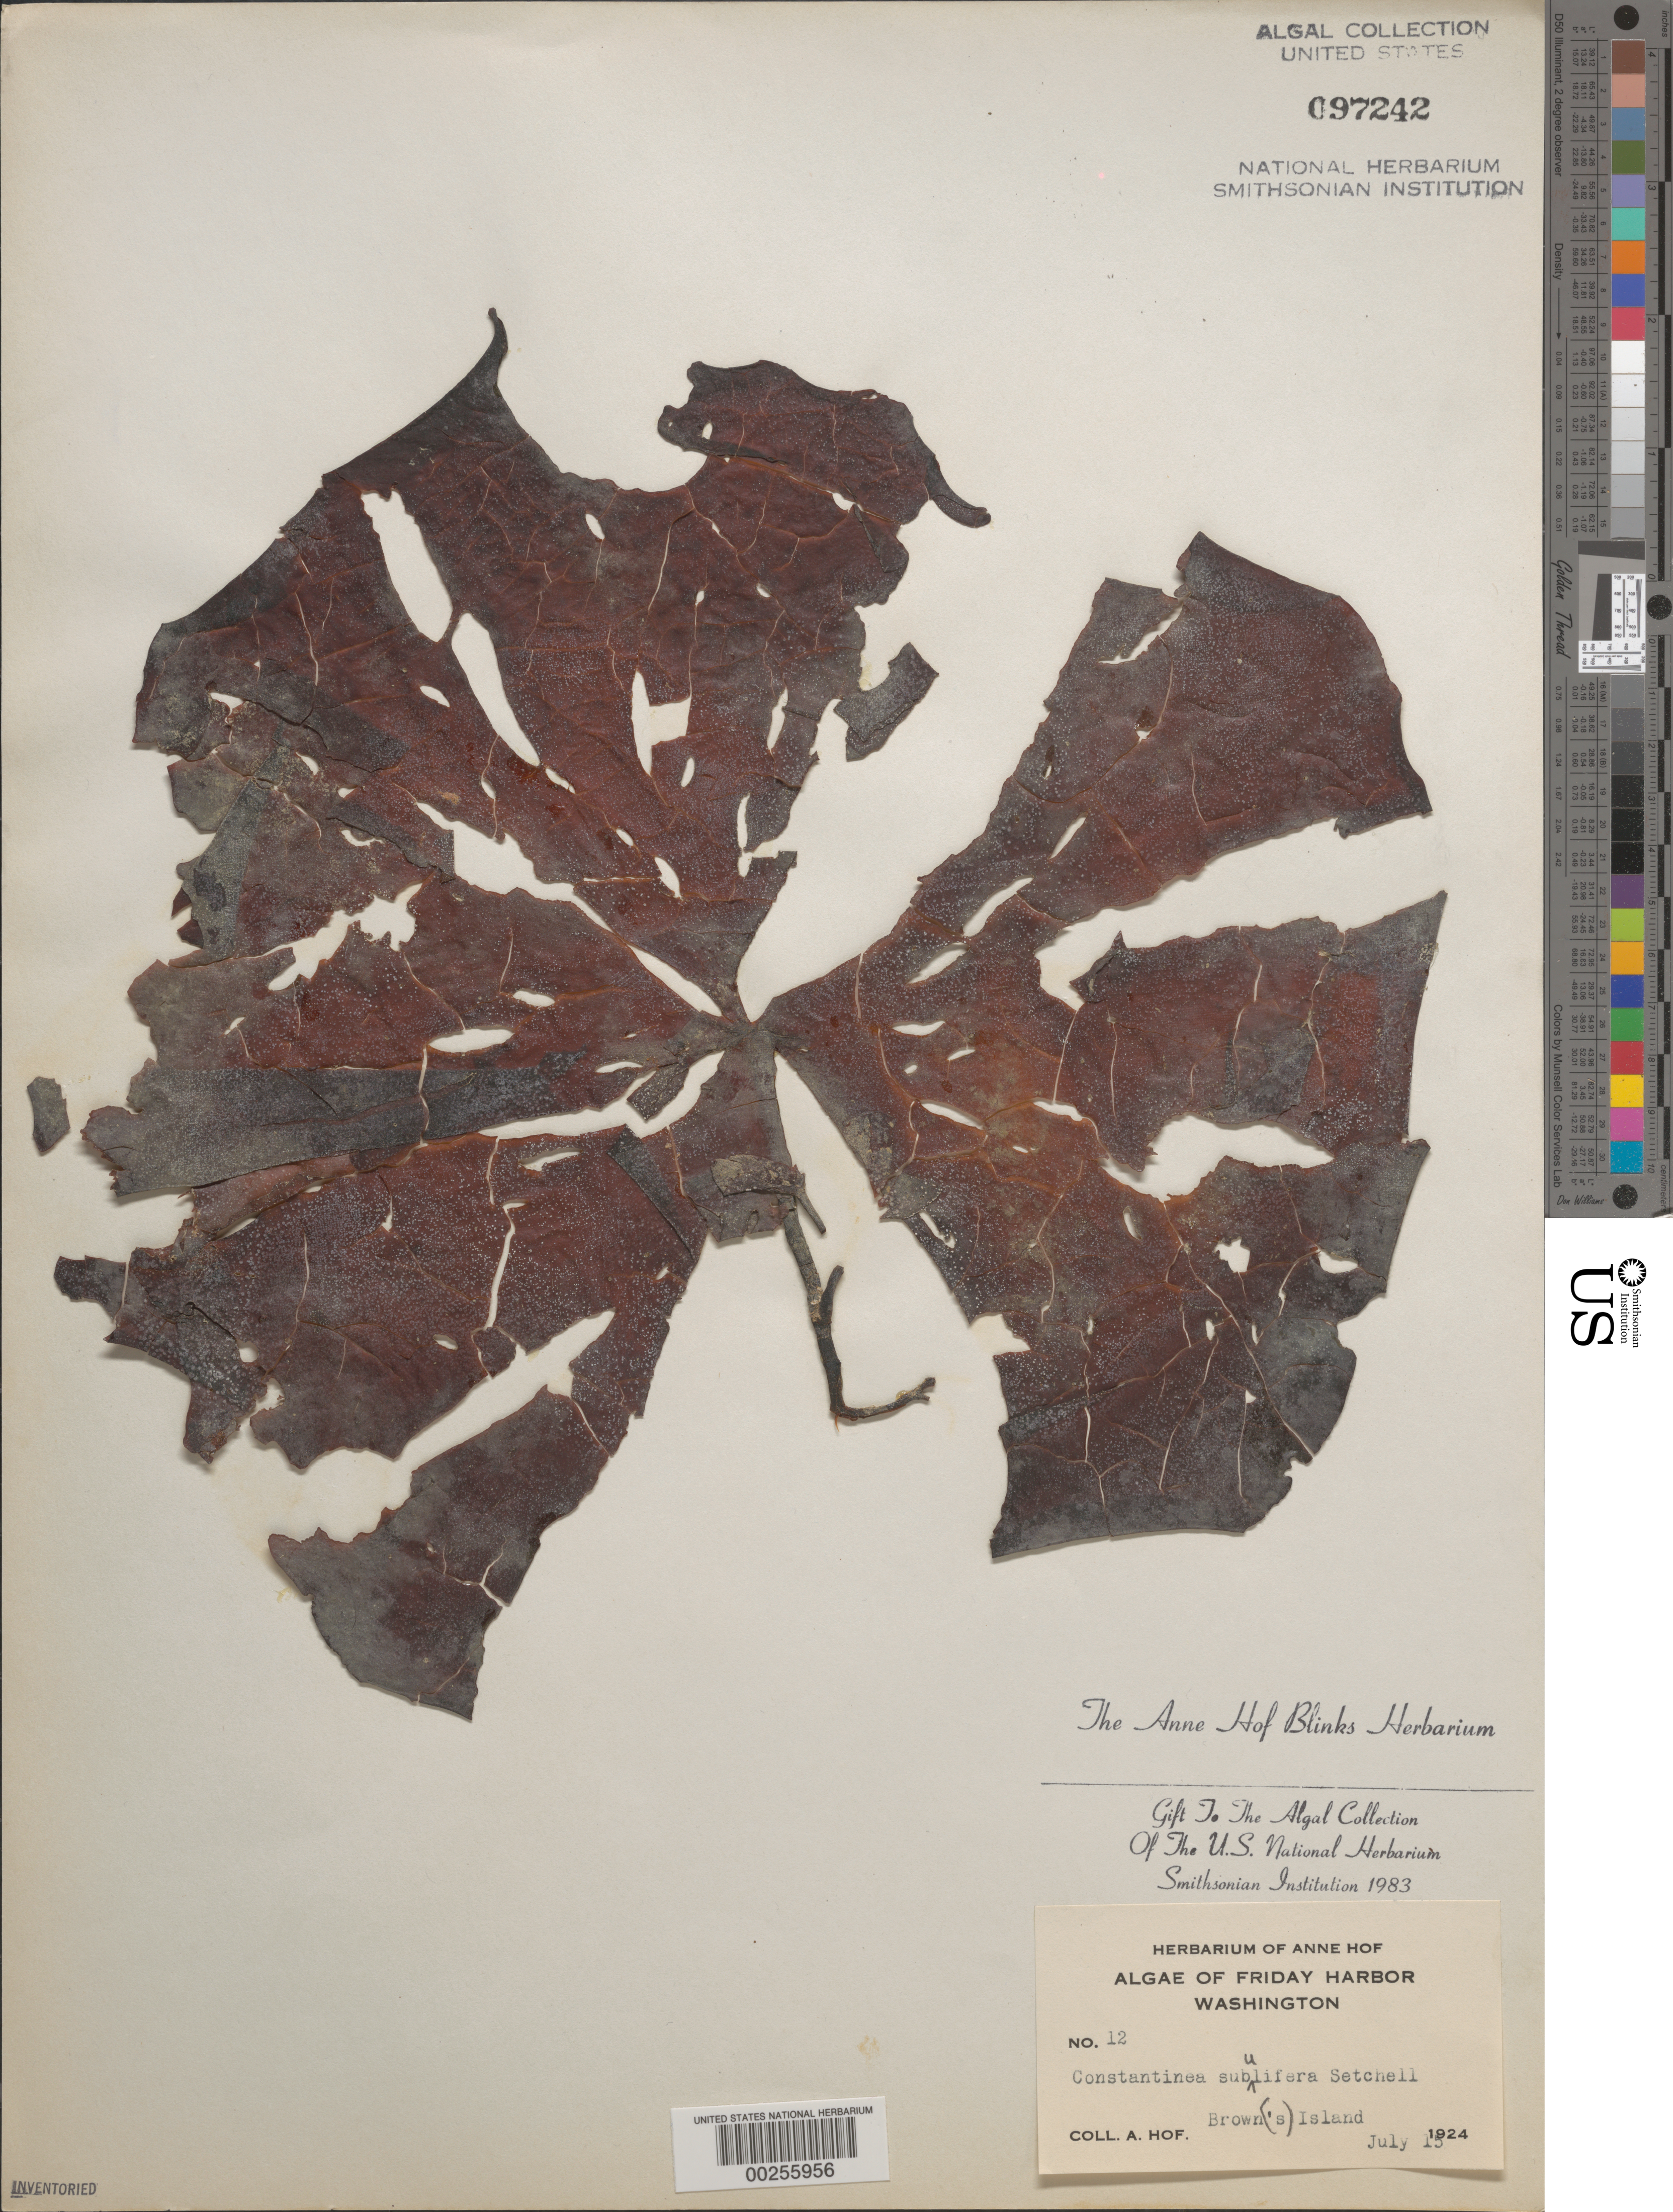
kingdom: Plantae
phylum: Rhodophyta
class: Florideophyceae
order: Gigartinales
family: Dumontiaceae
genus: Constantinea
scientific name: Constantinea subulifera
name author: Setch.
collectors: A. Blinks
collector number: AHB 12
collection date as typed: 15 Jul 1924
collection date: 1924-07-15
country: United States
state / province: Washington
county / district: San Juan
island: San Juan Island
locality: Brown Island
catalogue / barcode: US 97242